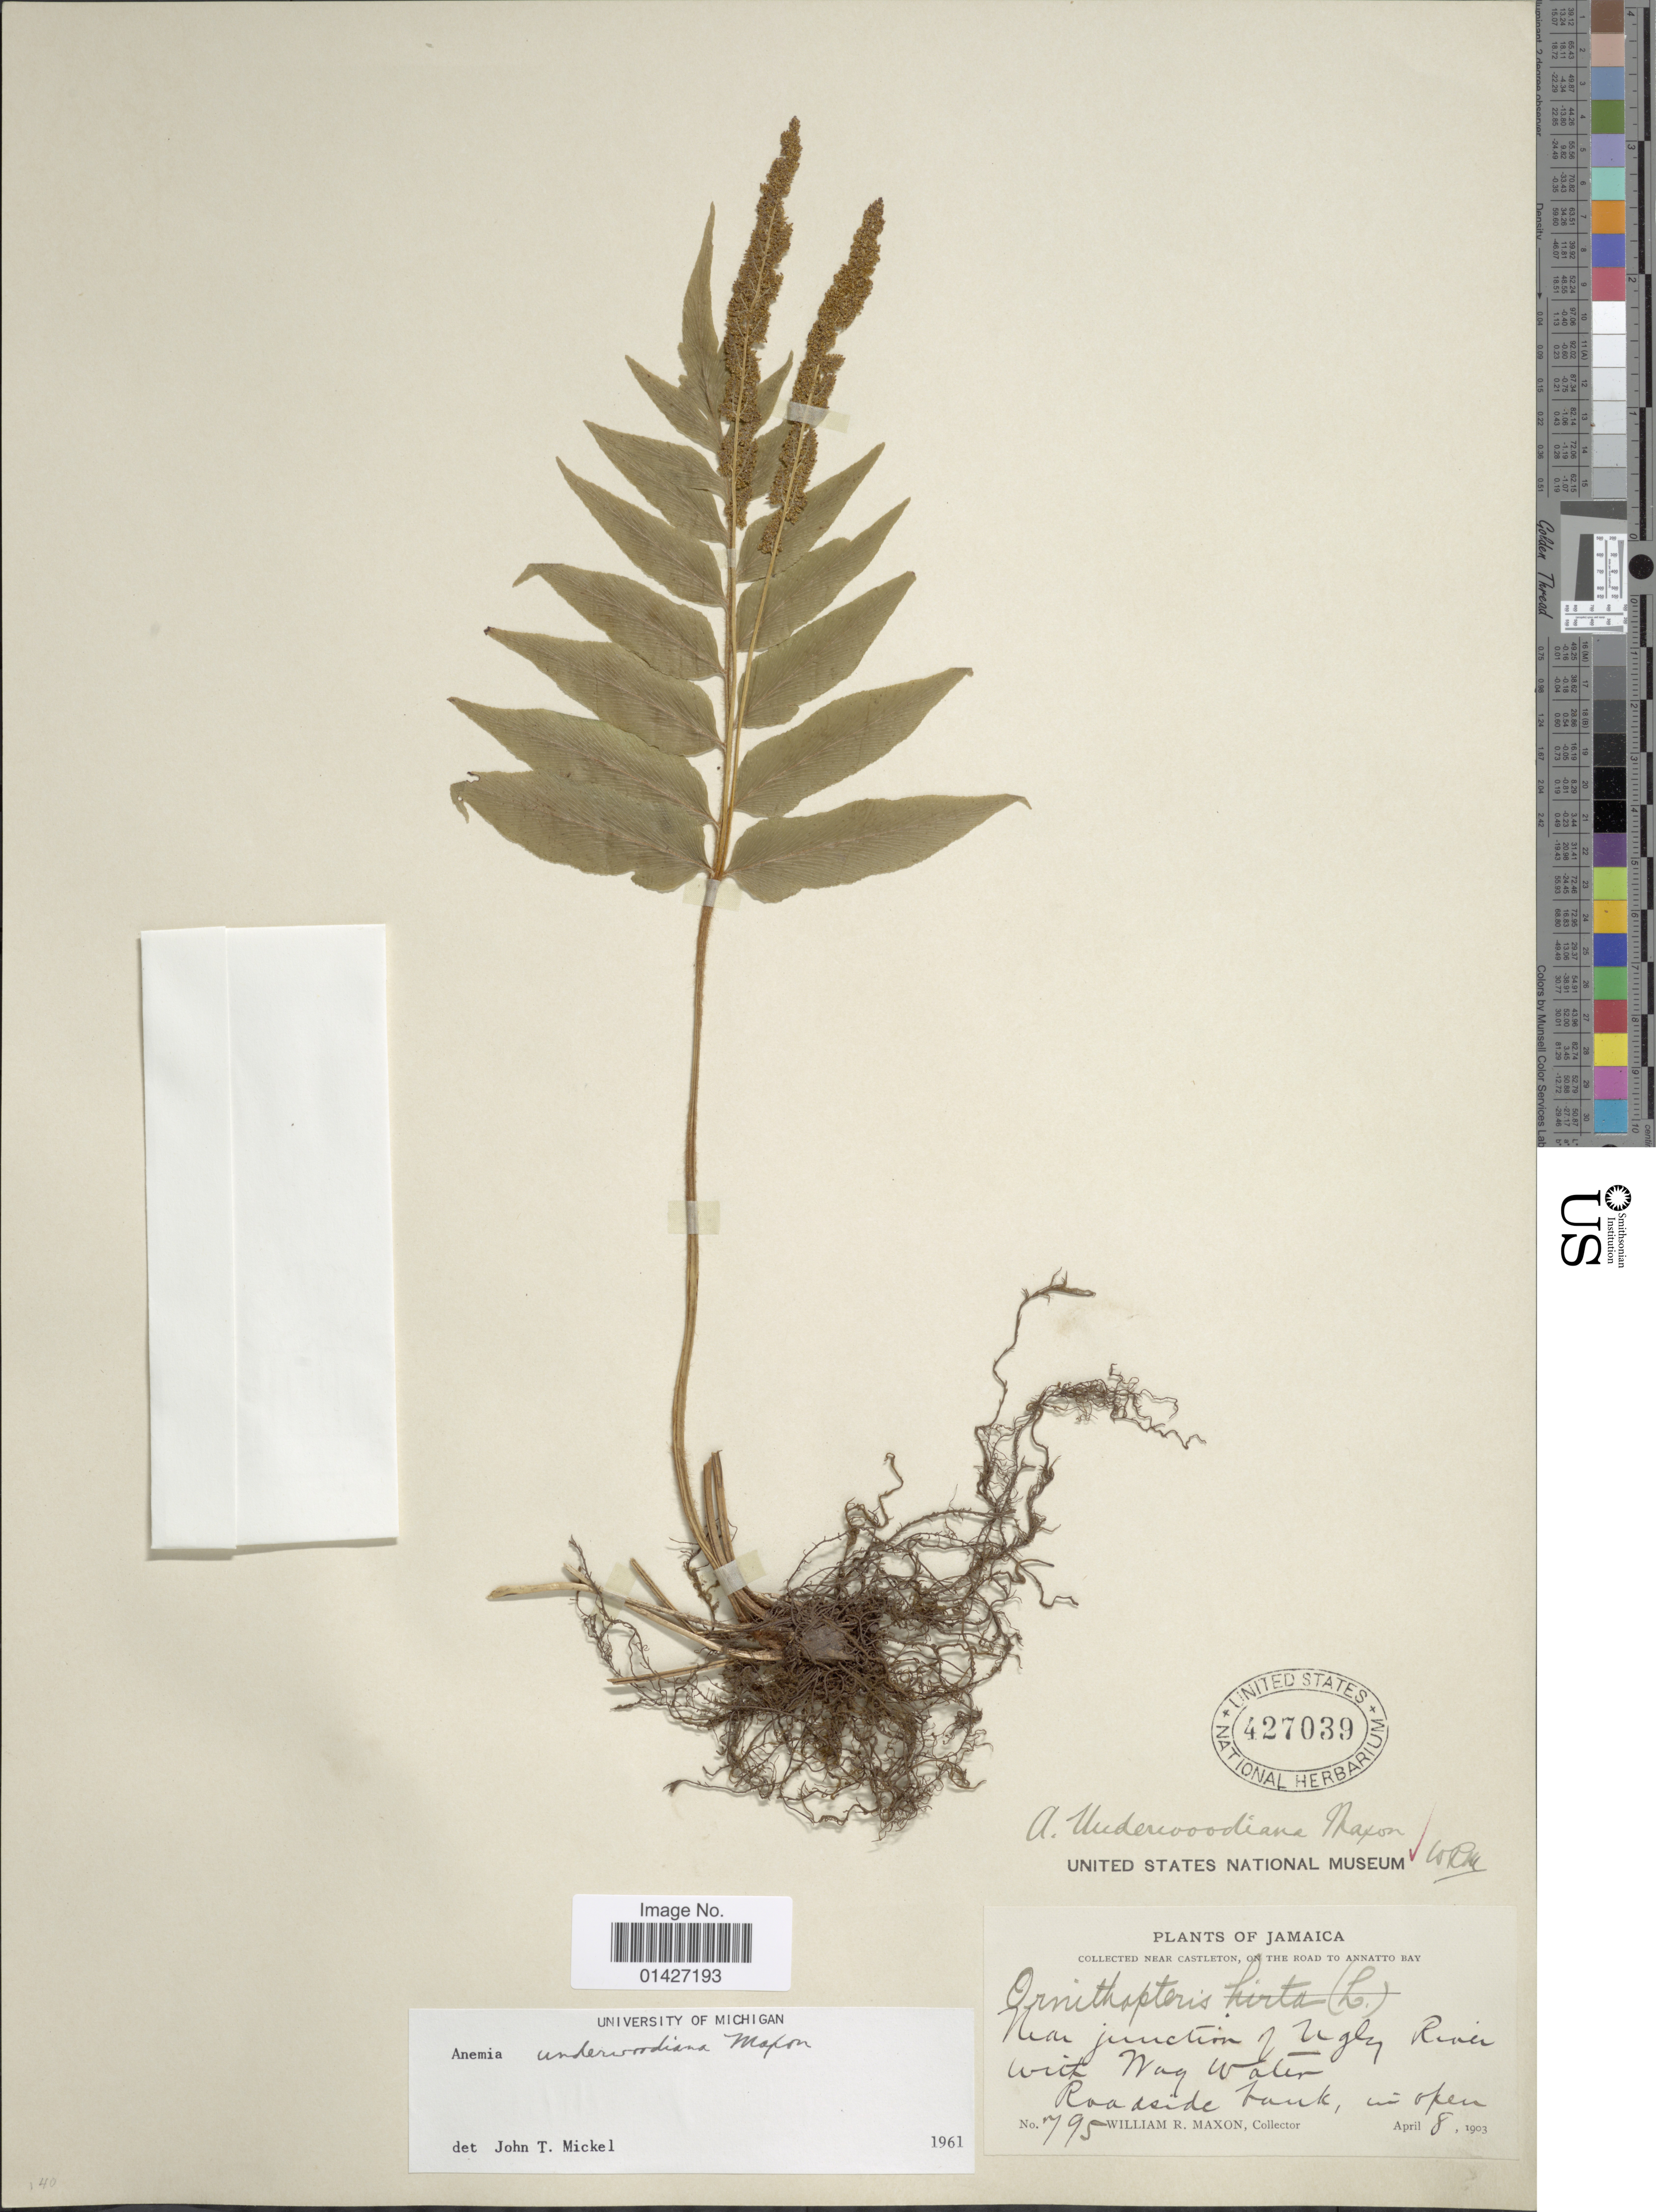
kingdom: Plantae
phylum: Tracheophyta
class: Polypodiopsida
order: Schizaeales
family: Anemiaceae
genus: Anemia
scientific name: Anemia underwoodiana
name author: Maxon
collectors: W. R. Maxon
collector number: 795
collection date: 1903-04-08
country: Jamaica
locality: Near Castleton, on the road to Annatto Bay. Near Junction of Ugly River with Wag Water. Roadside bank, in open.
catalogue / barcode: US 427039